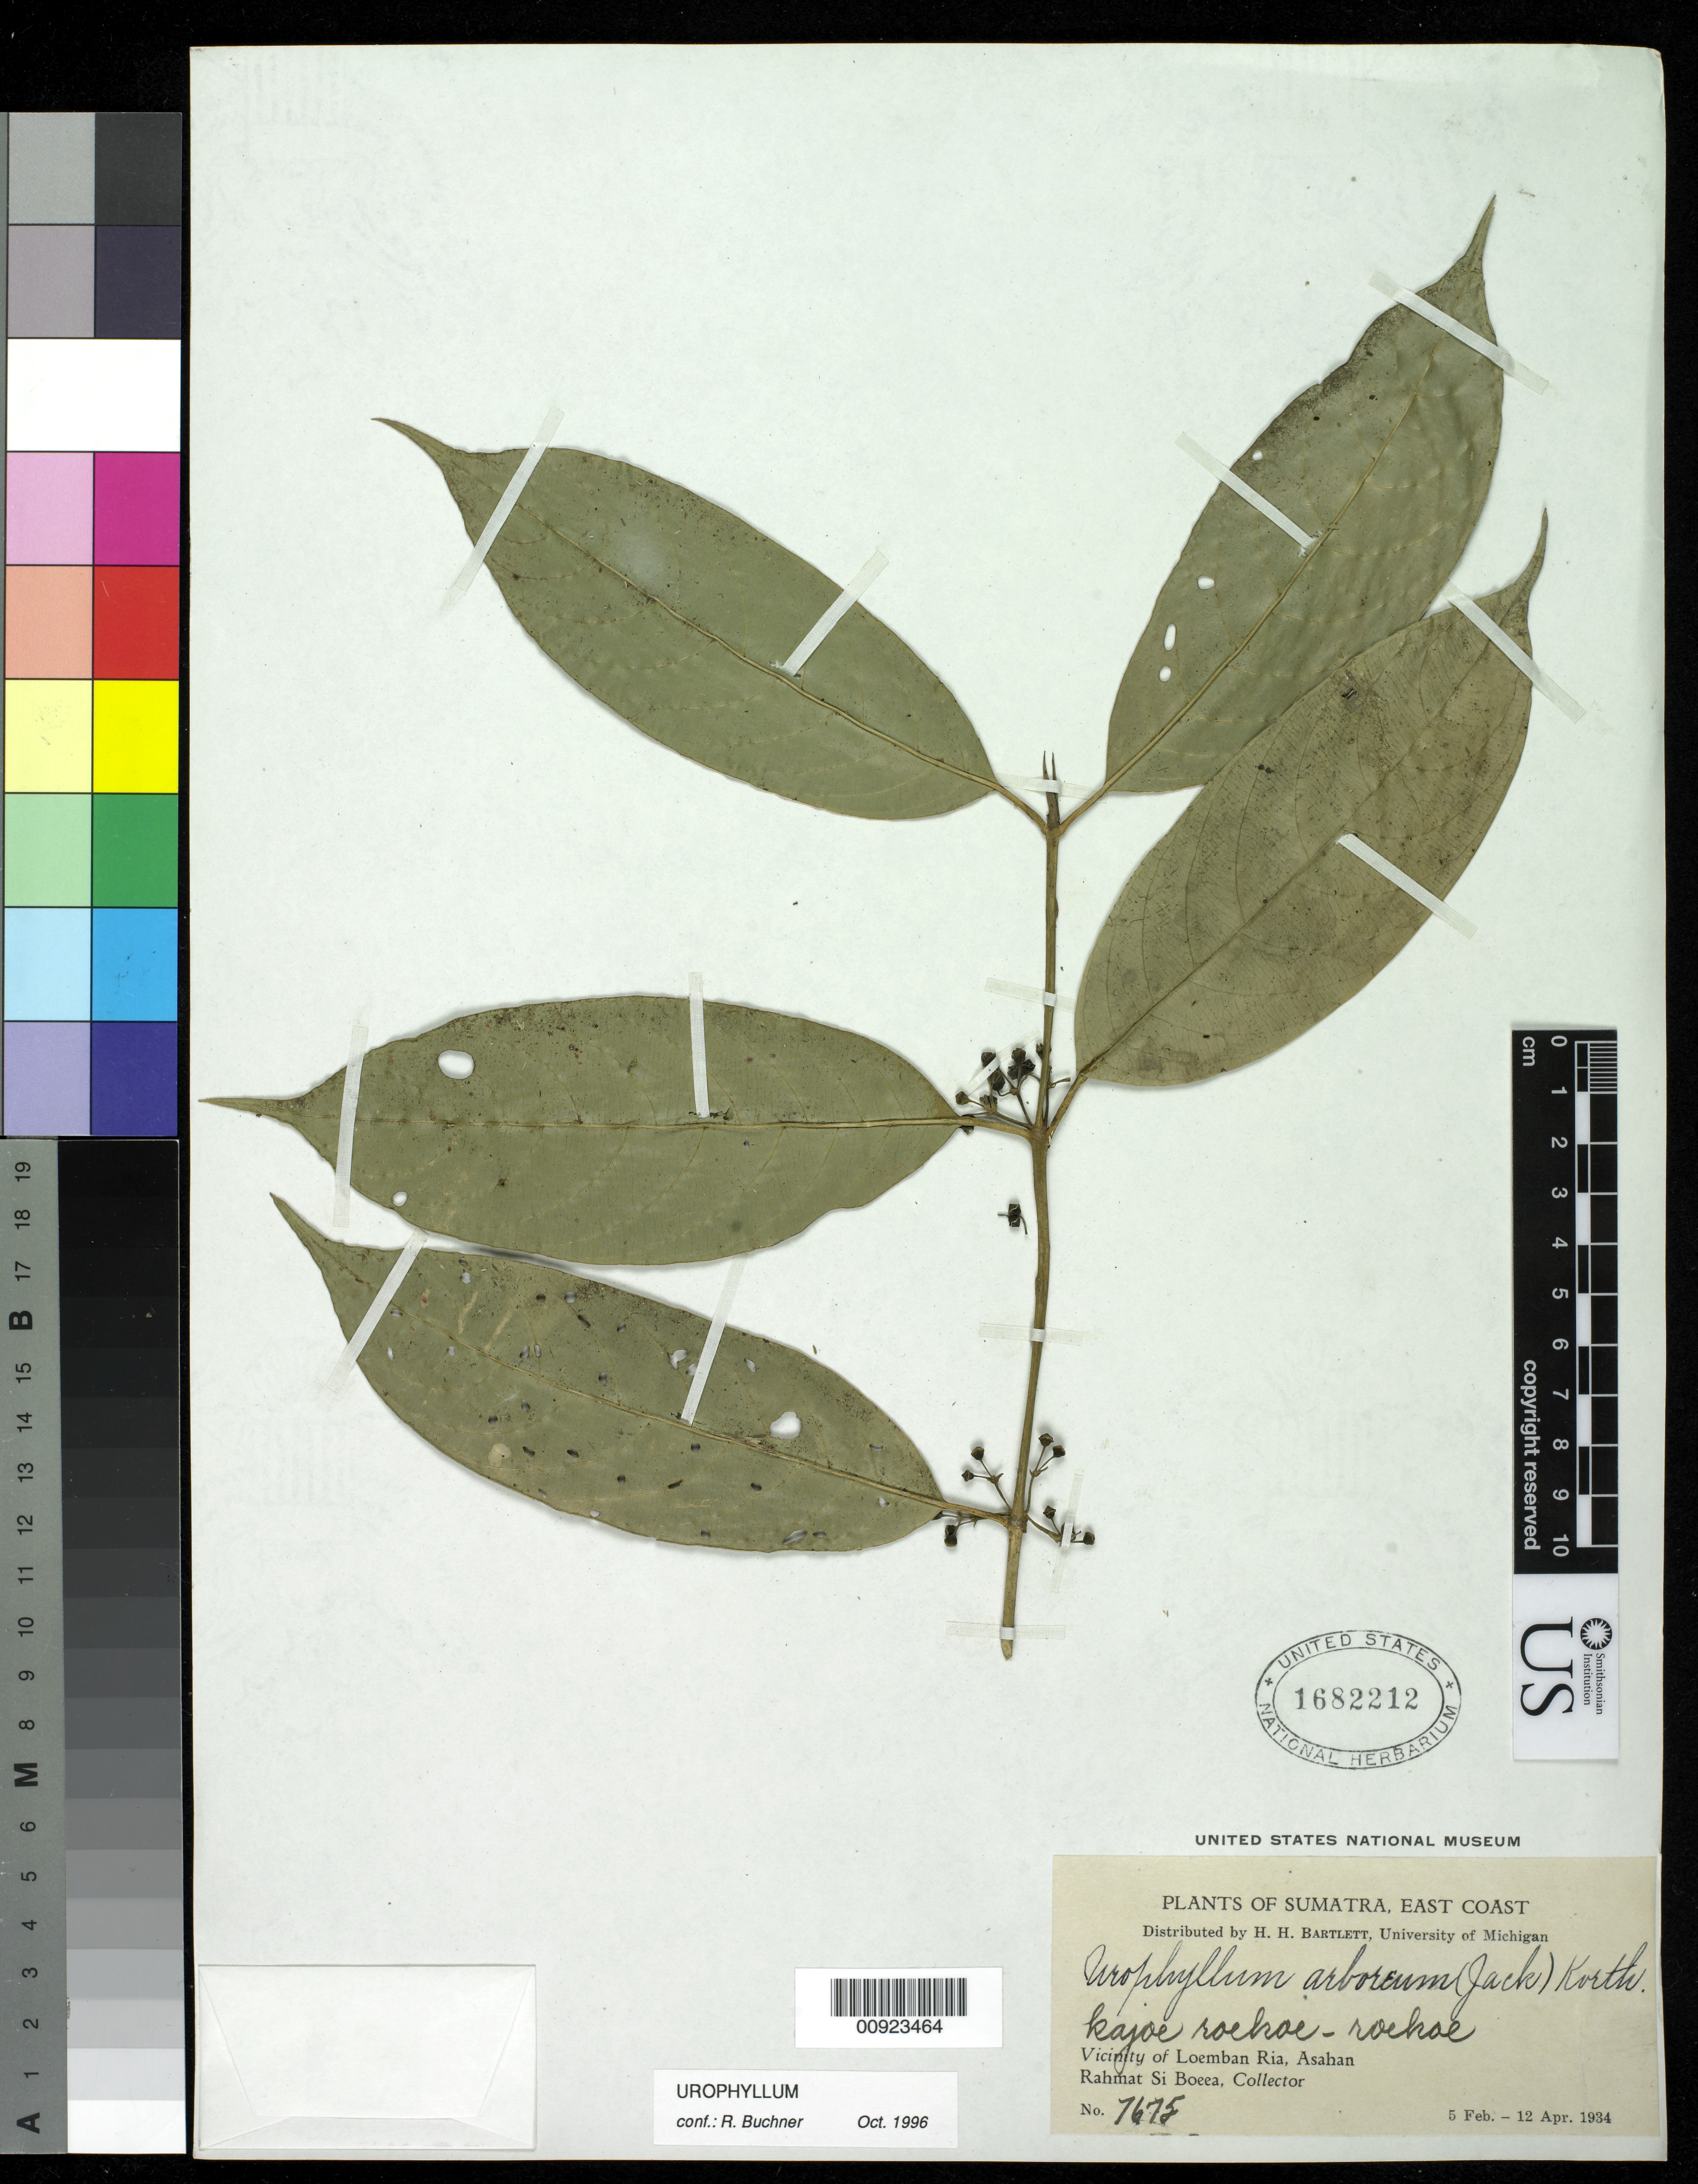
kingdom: Plantae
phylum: Tracheophyta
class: Magnoliopsida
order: Gentianales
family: Rubiaceae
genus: Urophyllum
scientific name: Urophyllum arboreum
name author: (Reinw. ex Blume) Korth.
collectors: Rahmat Si Boeea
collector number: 7675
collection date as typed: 05 Feb 1934 to 12 Apr 1934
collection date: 1934-02-05/1934-04-12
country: Indonesia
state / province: Sumatra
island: Sumatra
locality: Vicinity of Loemban Ria, Asahan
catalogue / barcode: US 1682212